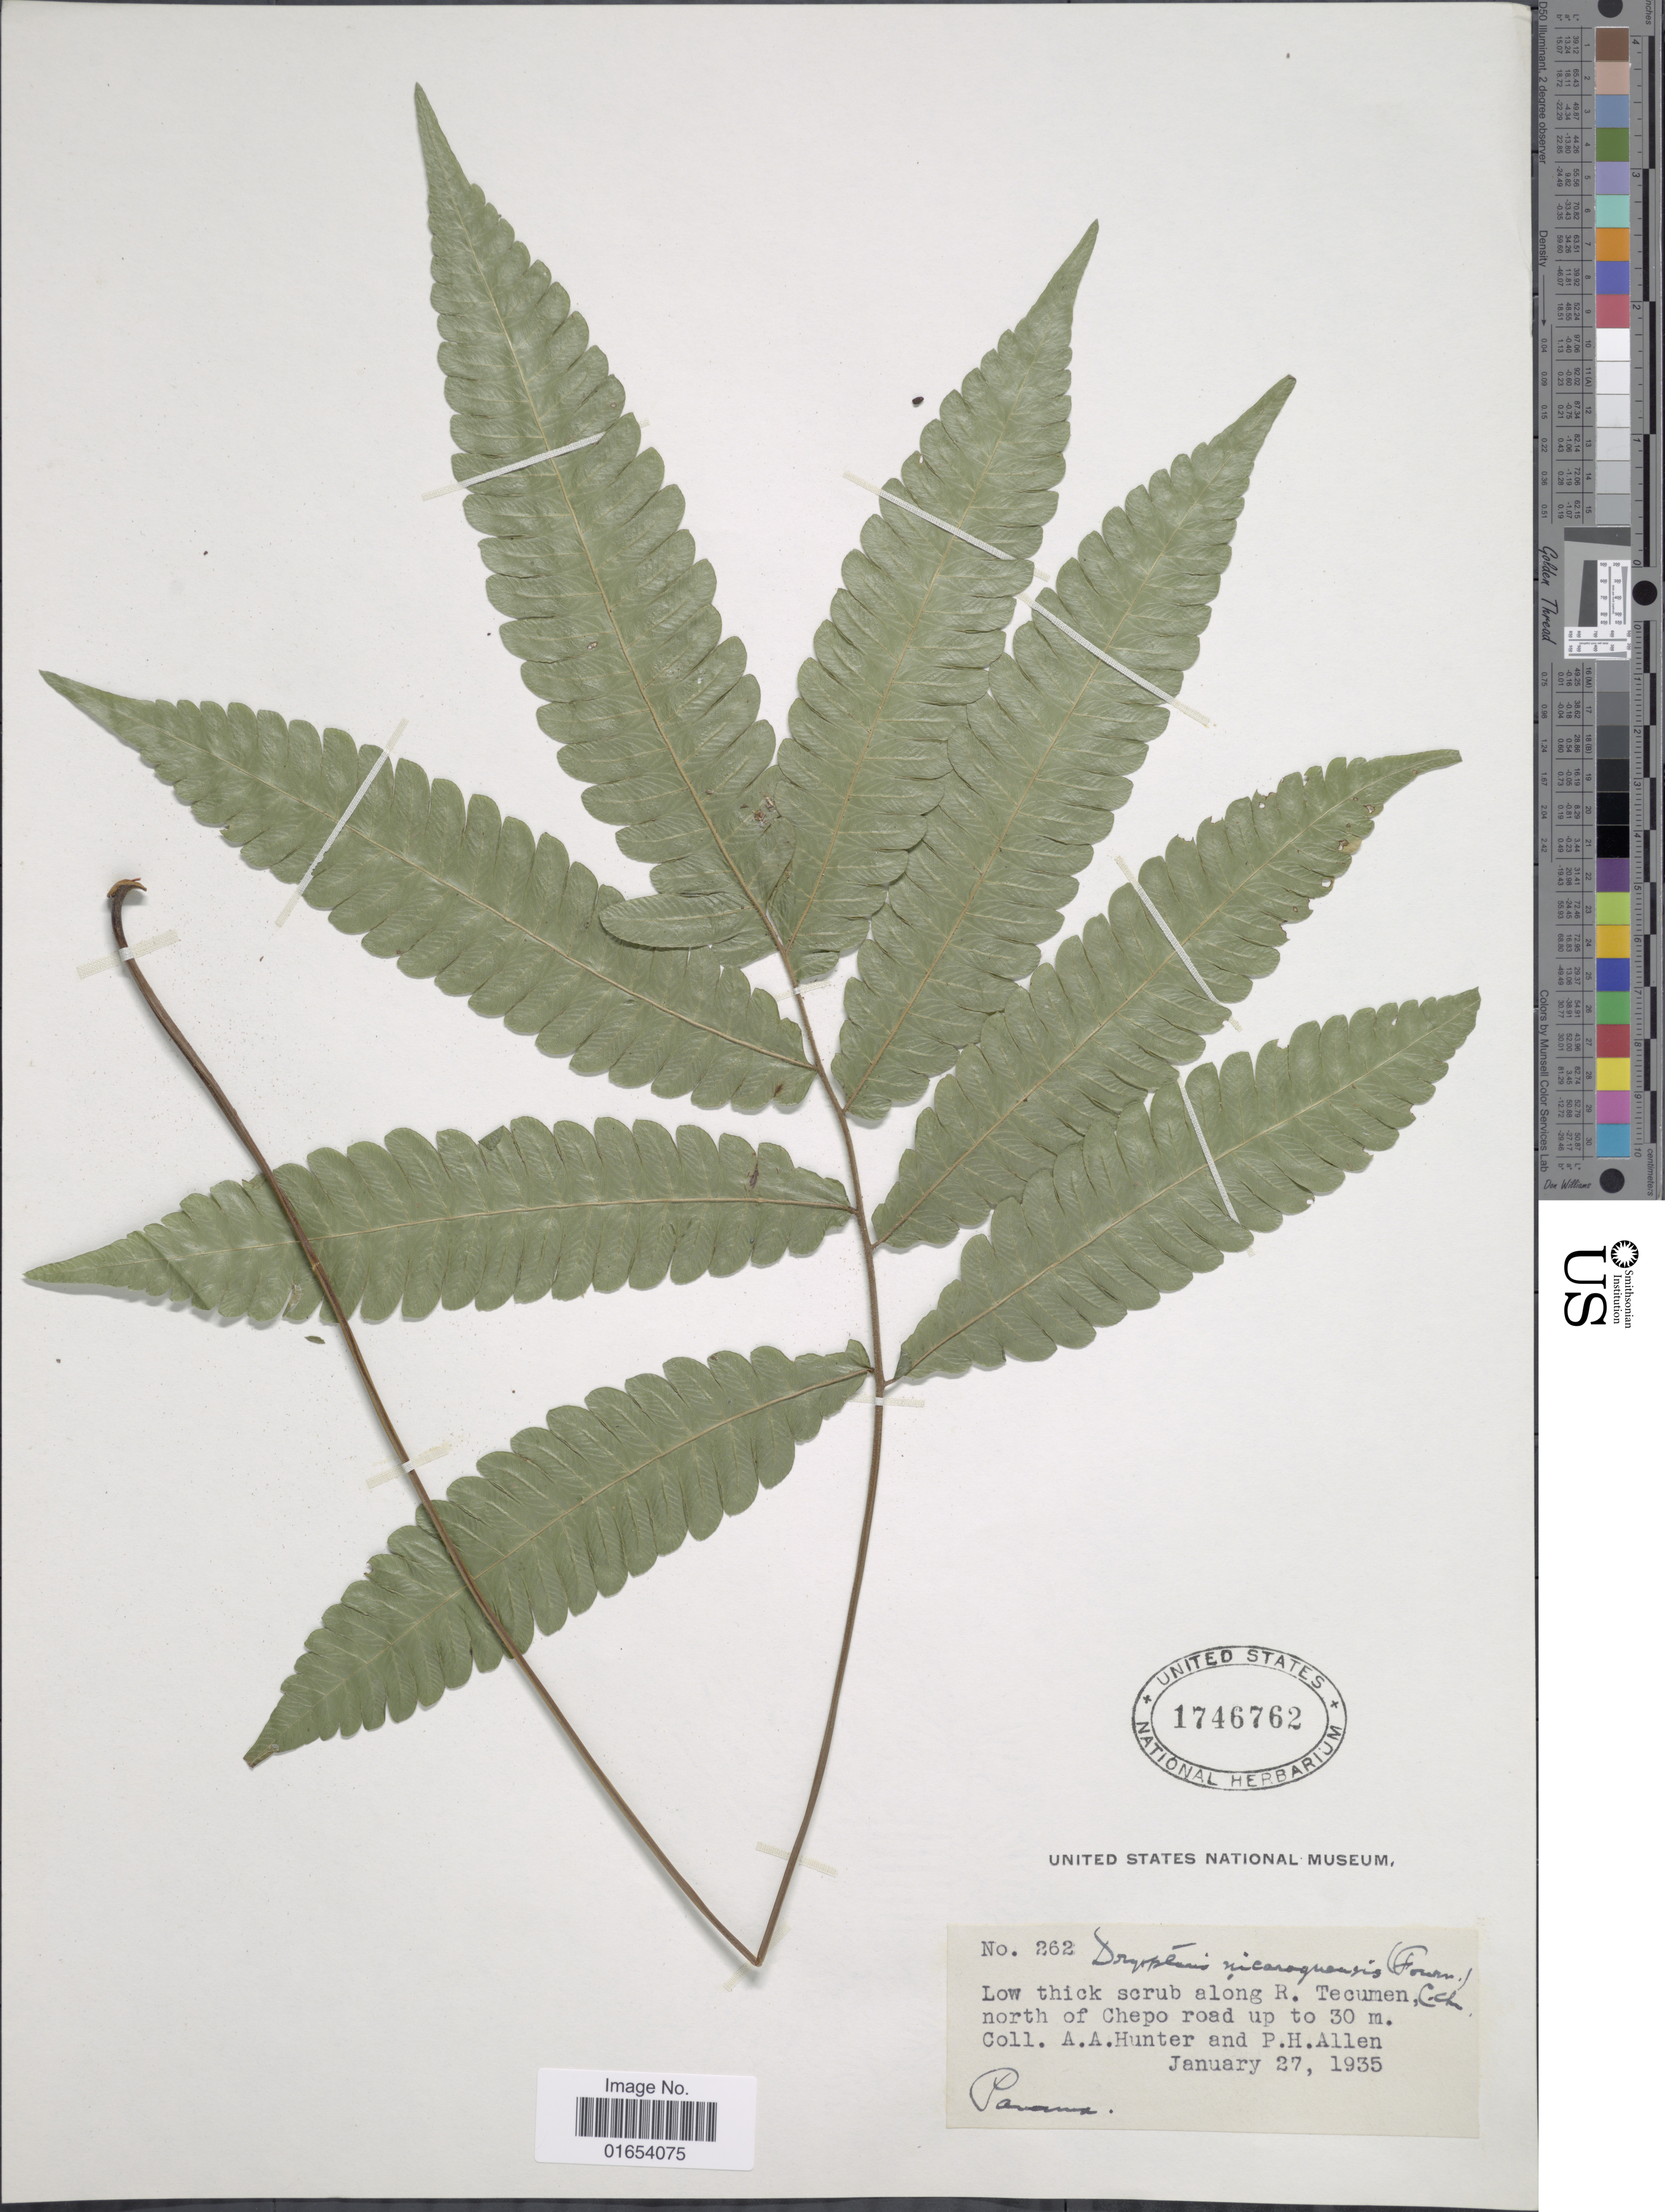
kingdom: Plantae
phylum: Tracheophyta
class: Polypodiopsida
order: Polypodiales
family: Thelypteridaceae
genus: Goniopteris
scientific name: Goniopteris nicaraguensis (C. Chr.) comb. nov., ined 2015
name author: (C. Chr.)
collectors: A. Hunter & P. H. Allen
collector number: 262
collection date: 1935-01-27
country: Panama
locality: Low thick scrub along R. Tecumen north of Chepo road up to 30 m.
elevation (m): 30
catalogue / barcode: US 1746762